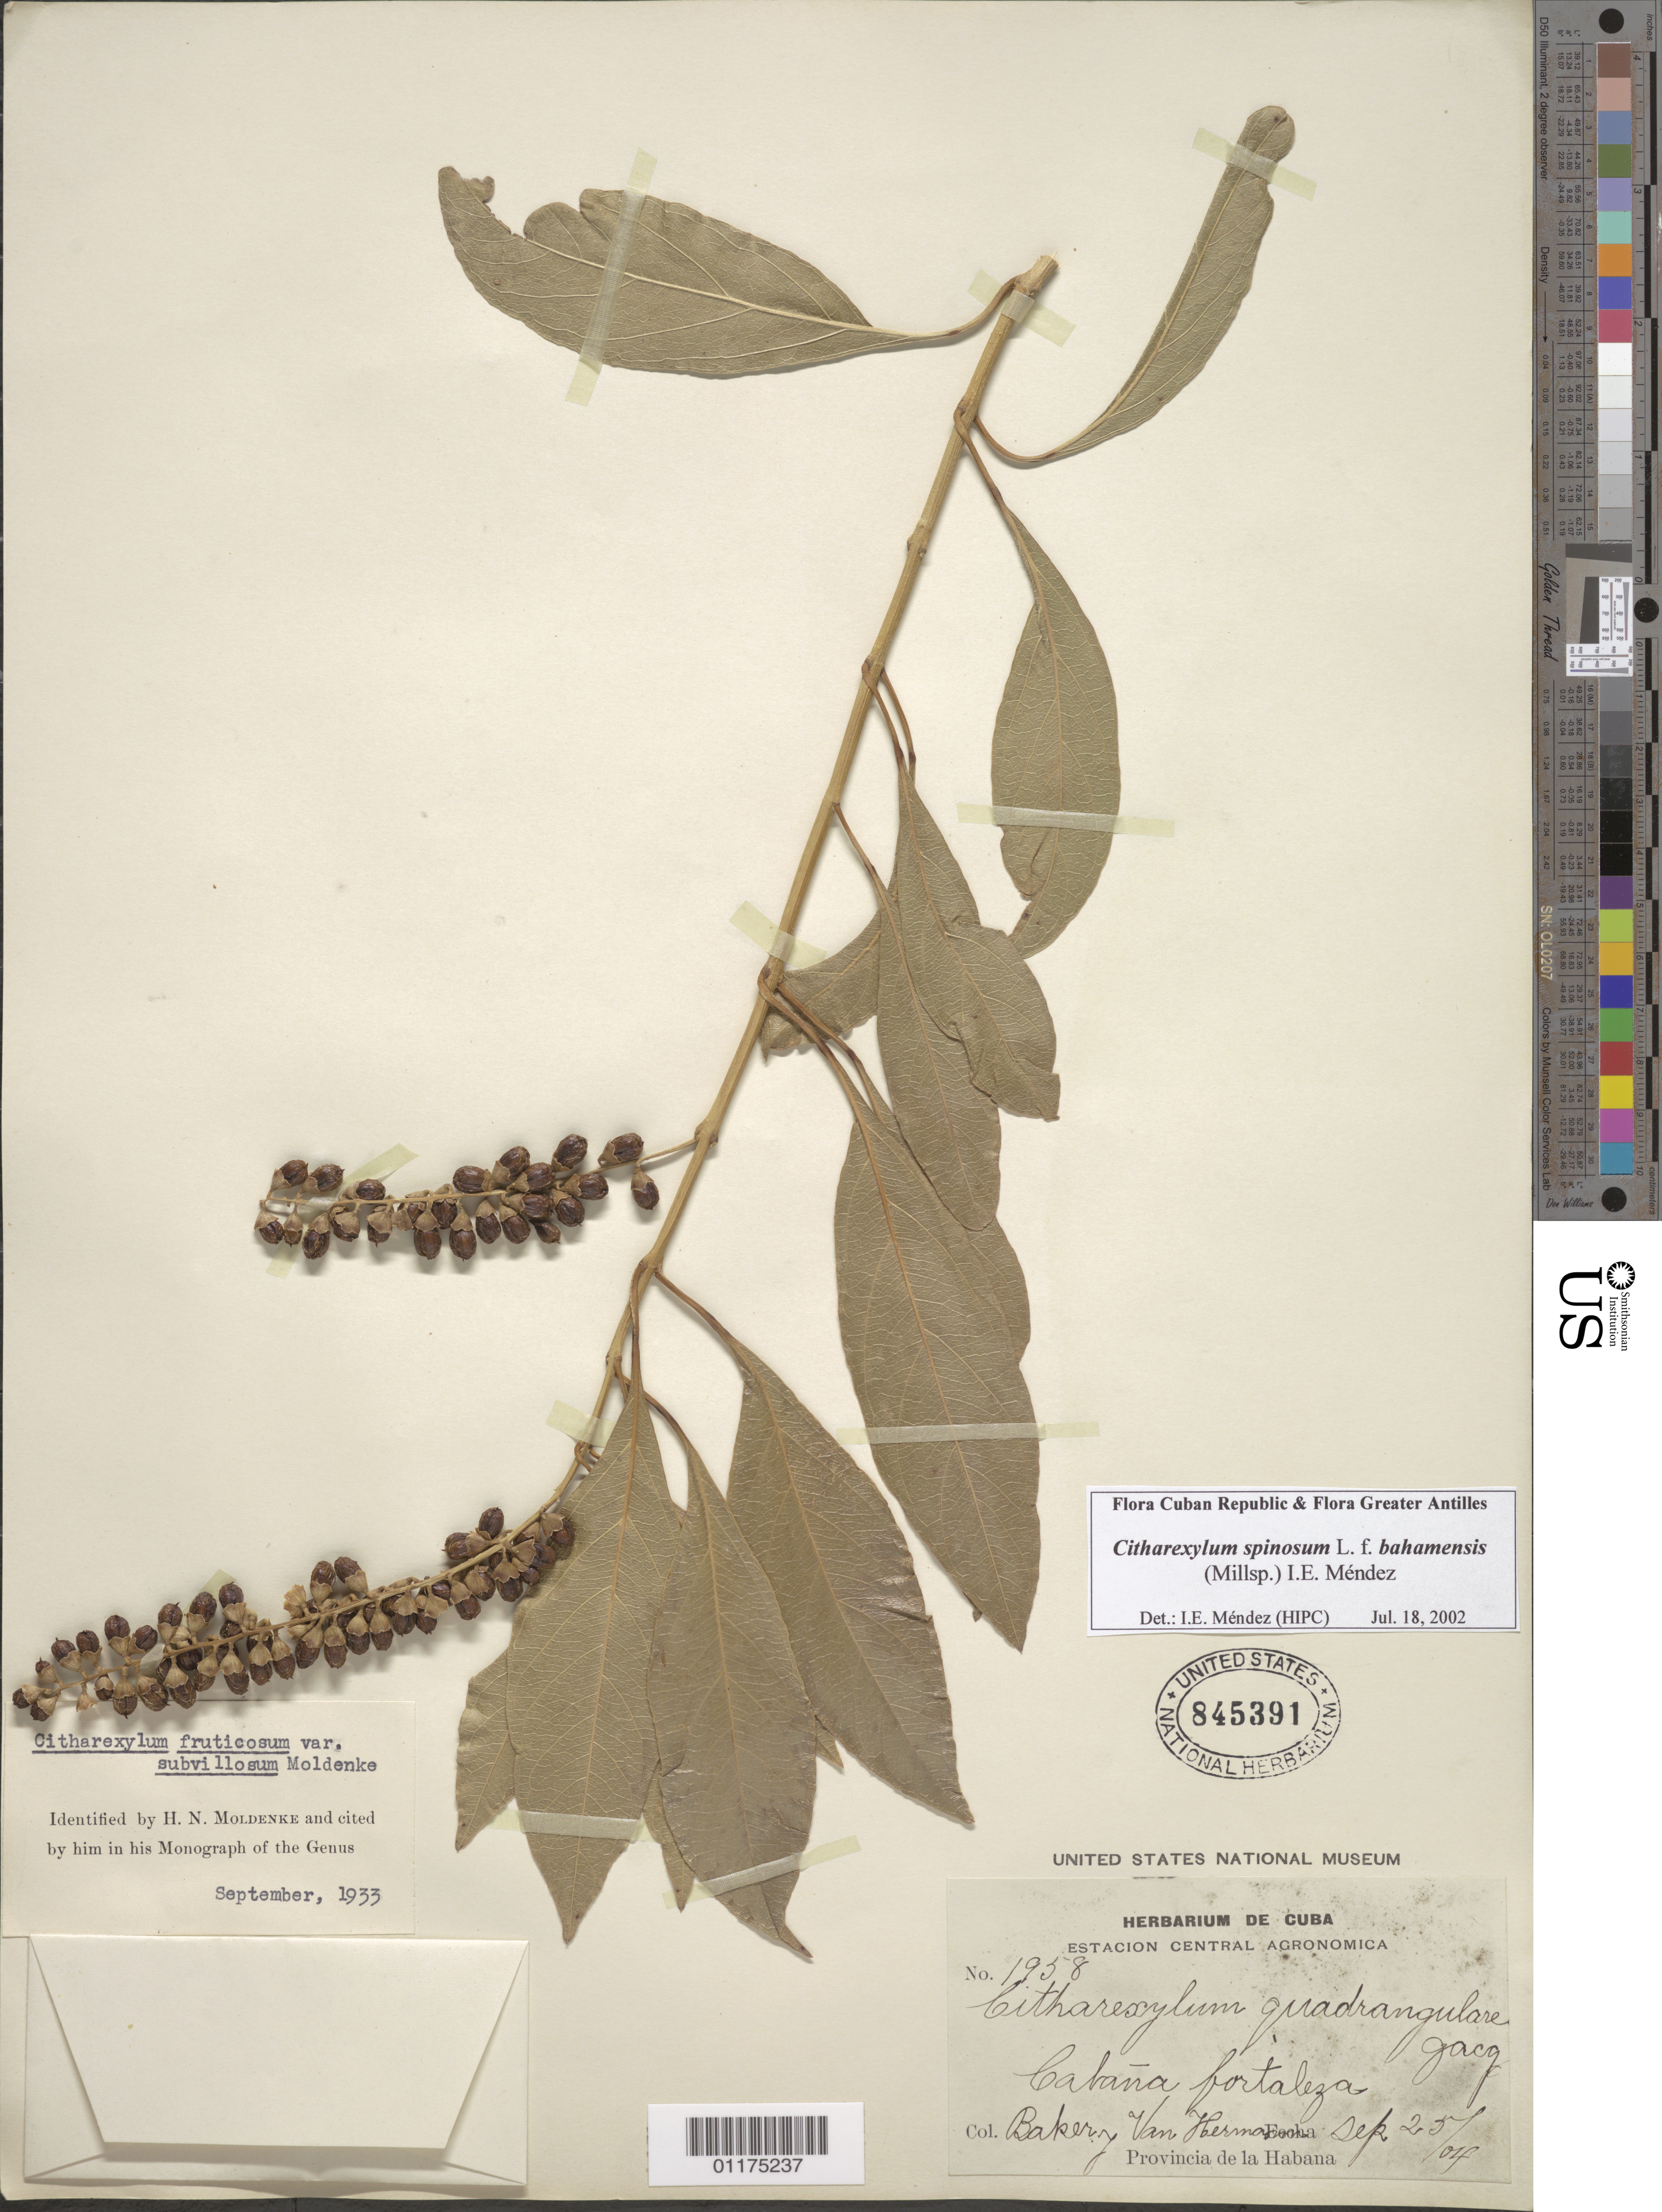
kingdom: Plantae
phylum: Tracheophyta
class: Magnoliopsida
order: Lamiales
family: Verbenaceae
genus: Citharexylum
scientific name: Citharexylum spinosum f. bahamensis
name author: (Millsp.) I.E. Méndez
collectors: H. A. Van Hermann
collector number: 1958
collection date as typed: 25 Sep 1904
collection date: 1904-09-25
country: Cuba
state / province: La Habana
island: Cuba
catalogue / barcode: US 845391